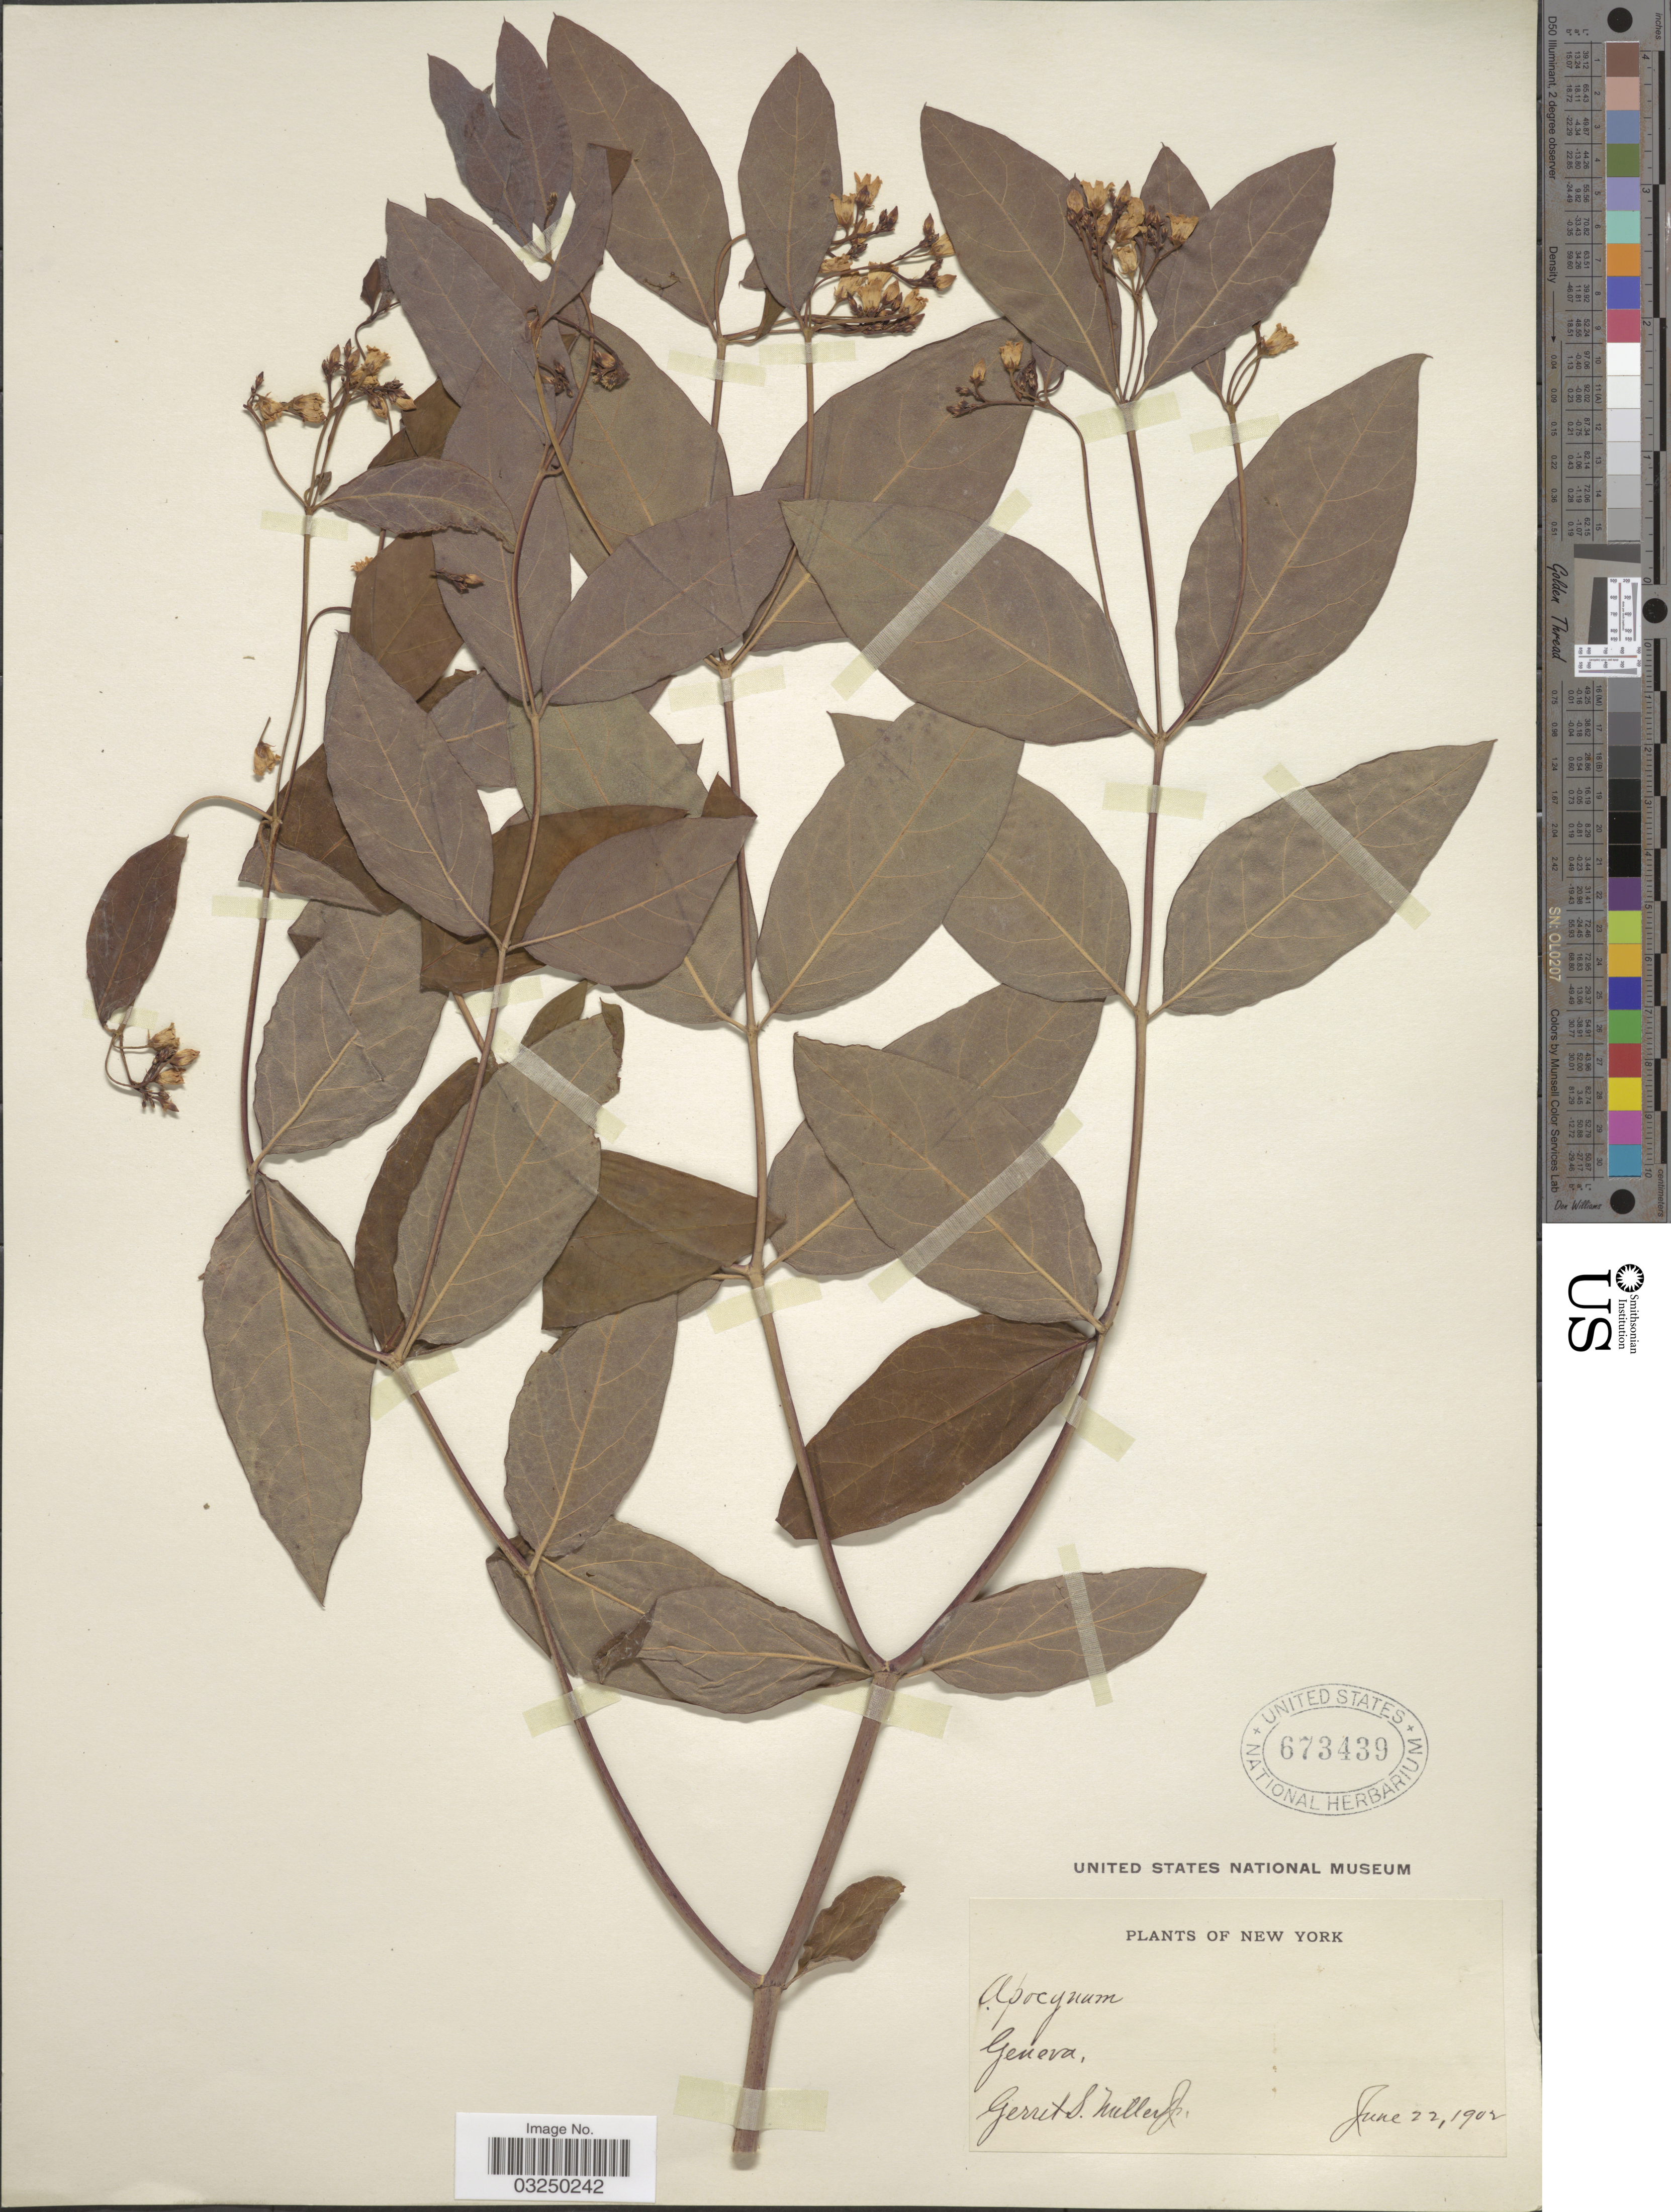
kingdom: Plantae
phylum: Tracheophyta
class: Magnoliopsida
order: Gentianales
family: Apocynaceae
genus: Apocynum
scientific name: Apocynum sp.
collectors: G. S. Miller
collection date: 1902-06-22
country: United States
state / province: New York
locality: Geneva.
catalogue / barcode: US 673439